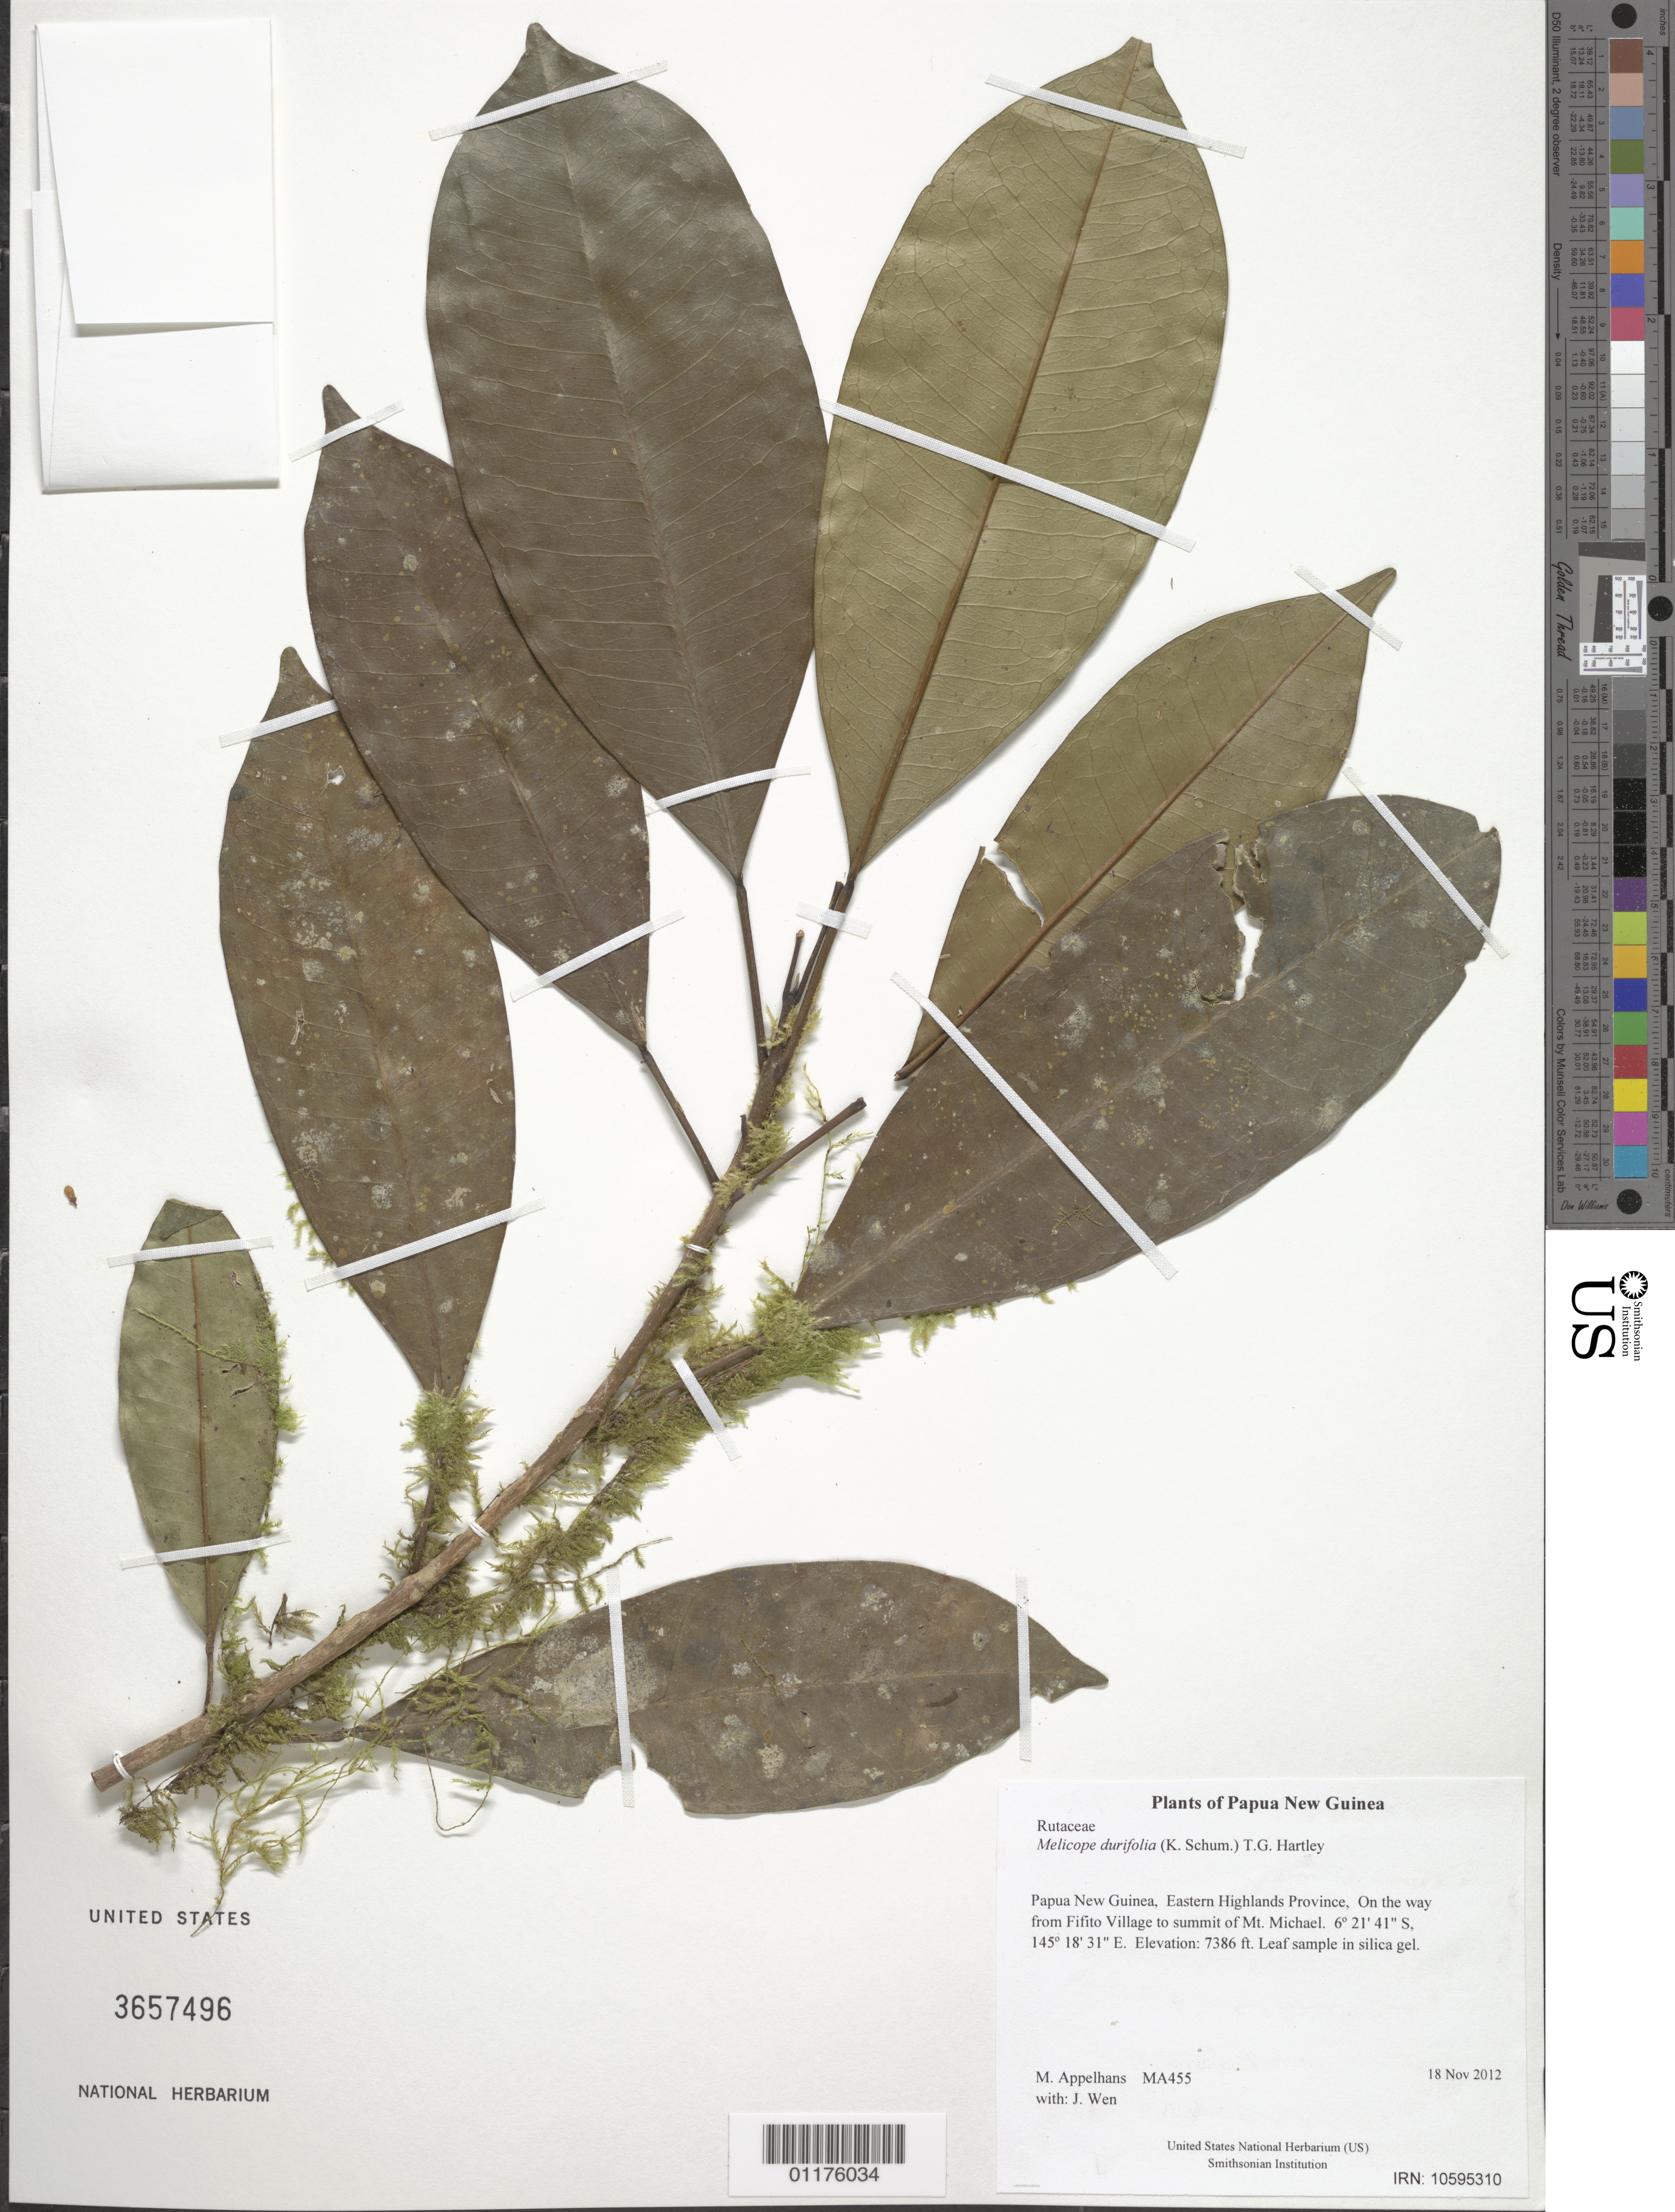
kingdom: Plantae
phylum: Tracheophyta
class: Magnoliopsida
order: Sapindales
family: Rutaceae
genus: Melicope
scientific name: Melicope durifolia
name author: (K. Schum.) T.G. Hartley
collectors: J. Wen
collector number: MA455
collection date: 2012-11-18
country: Papua New Guinea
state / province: Eastern Highlands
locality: On the way from Fifito Village to summit of Mt. Michael.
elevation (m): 2251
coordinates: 06 21.687 S, 145 18.510 E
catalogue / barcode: US 3657496